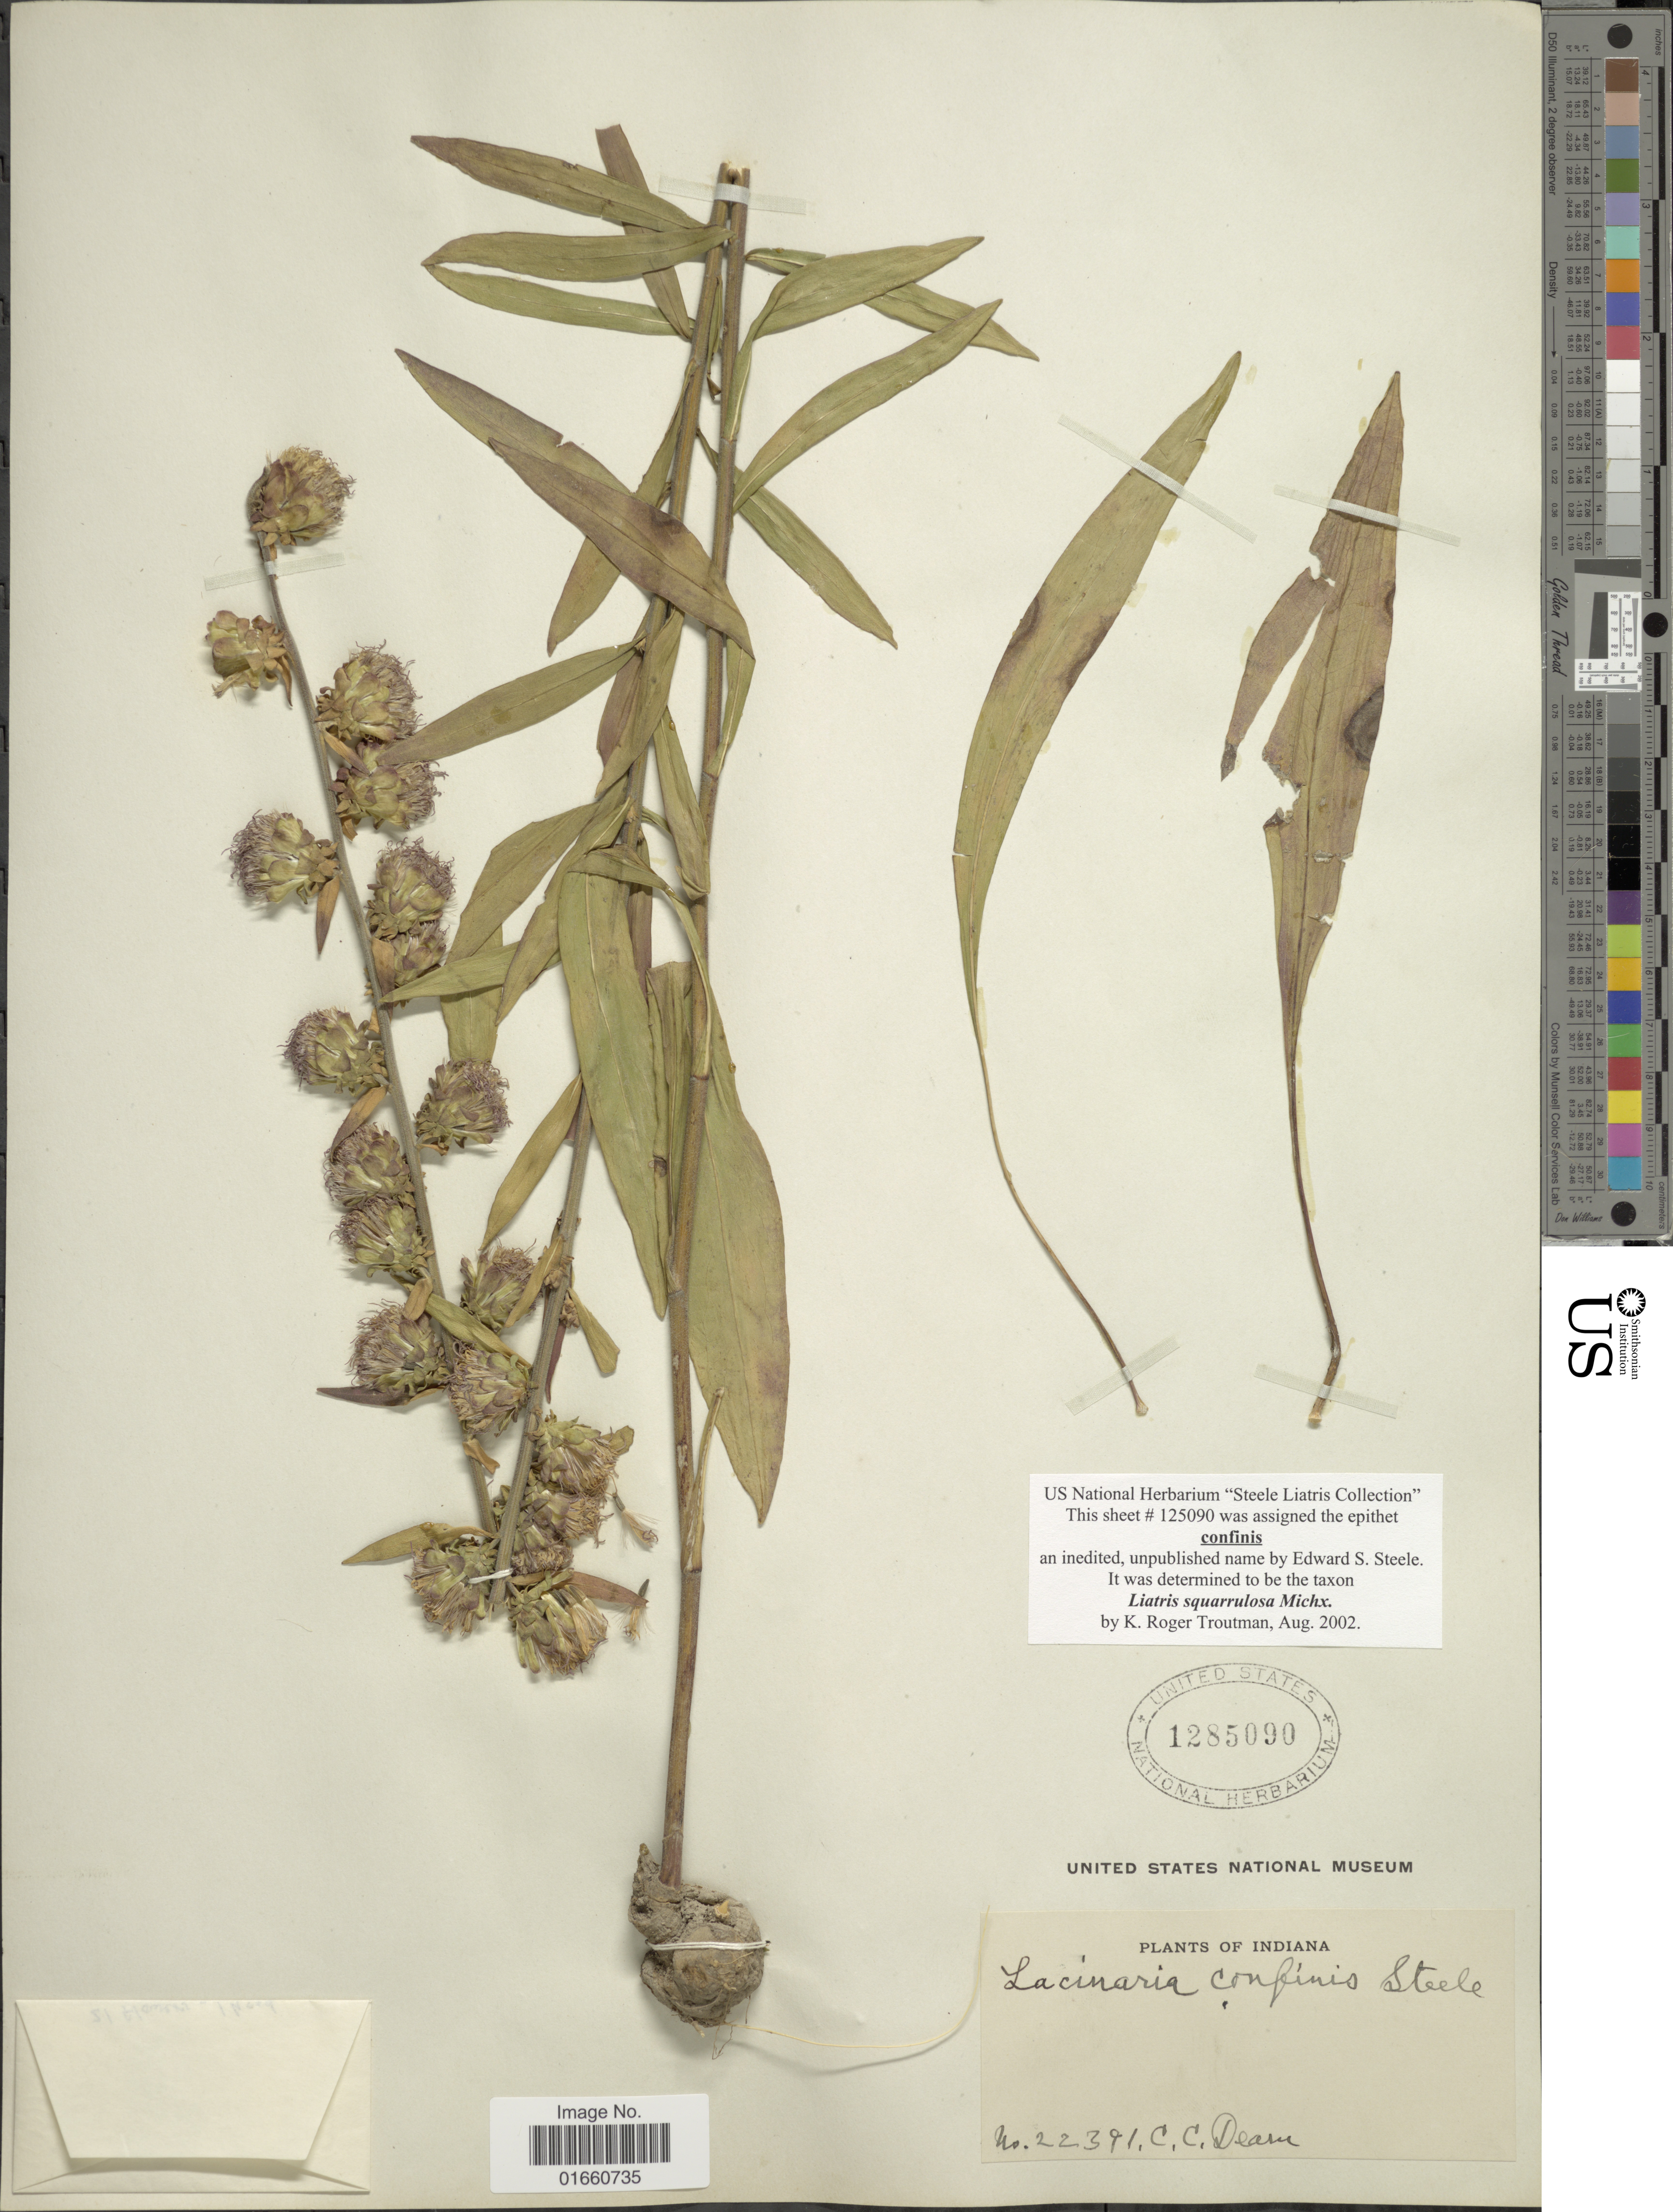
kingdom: Plantae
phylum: Tracheophyta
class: Magnoliopsida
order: Asterales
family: Asteraceae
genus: Liatris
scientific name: Liatris squarrulosa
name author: Michx.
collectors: C. C. Deam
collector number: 22391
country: United States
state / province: Indiana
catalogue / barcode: US 1285090